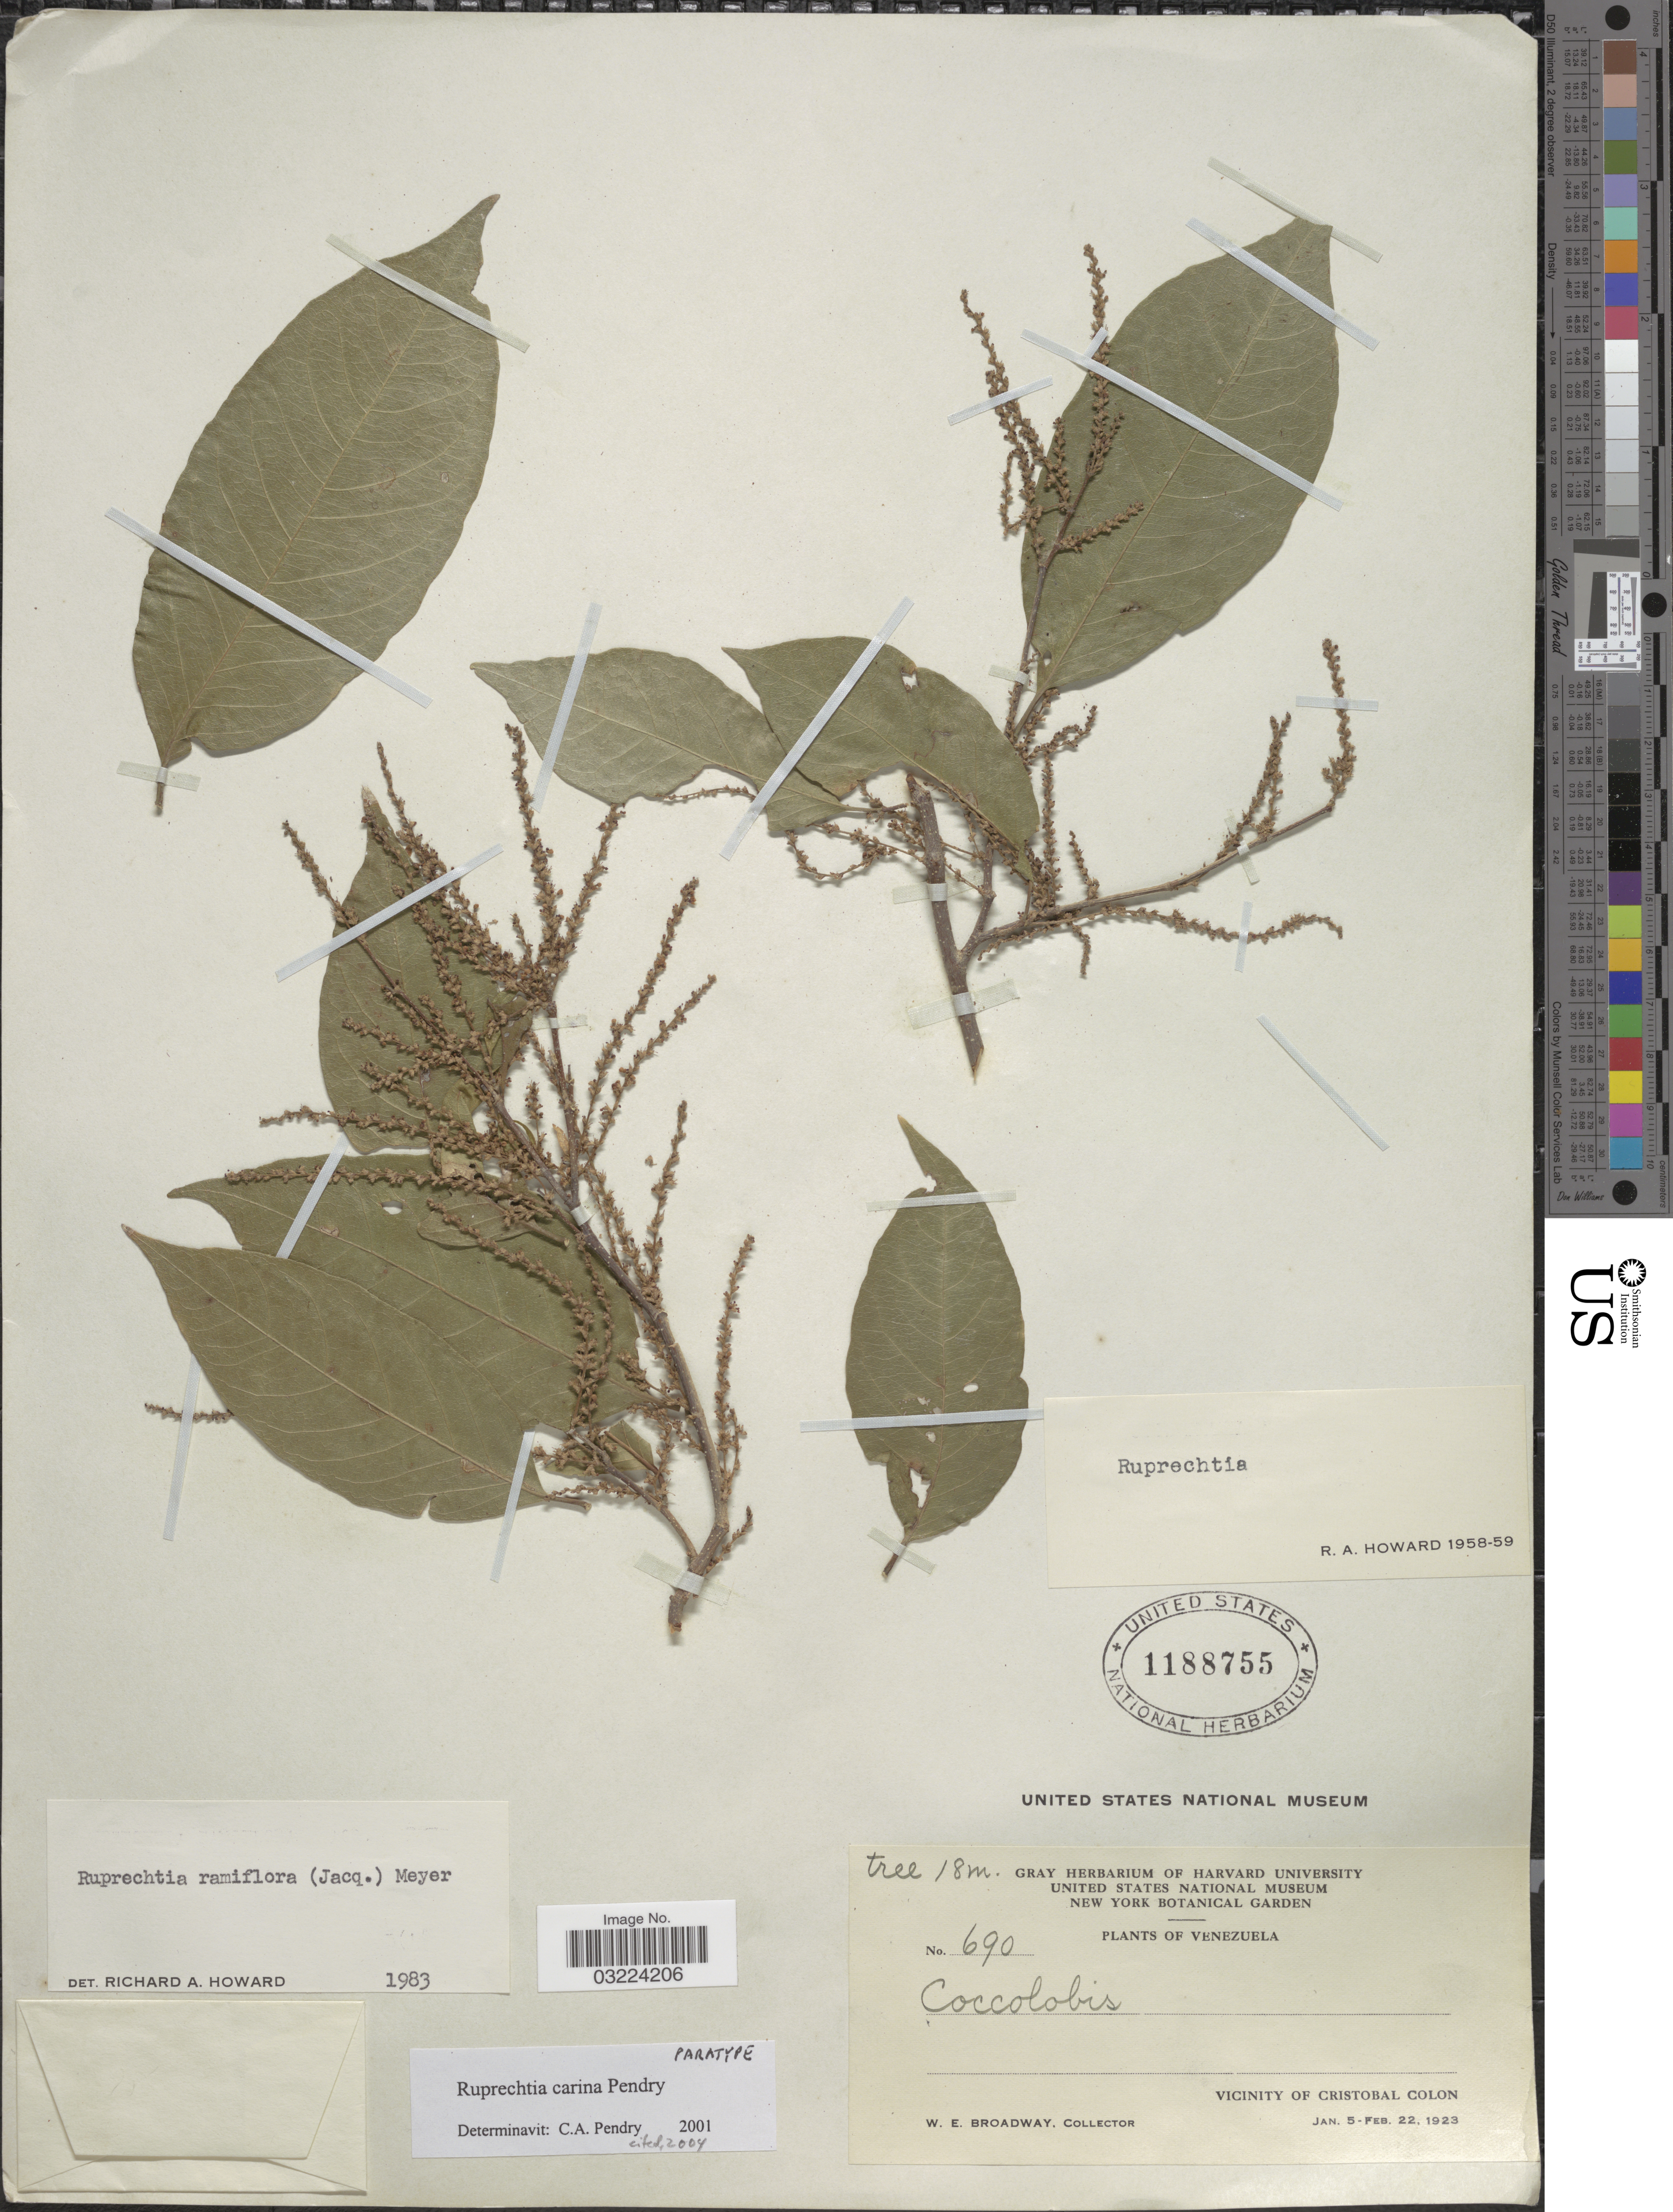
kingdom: Plantae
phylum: Tracheophyta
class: Magnoliopsida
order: Caryophyllales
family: Polygonaceae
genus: Ruprechtia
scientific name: Ruprechtia carina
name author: Pendry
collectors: W. E. Broadway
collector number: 690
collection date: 1923-01-05/1923-02-22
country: Venezuela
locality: Vicinity of Cristobal Colon.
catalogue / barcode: US 1188755